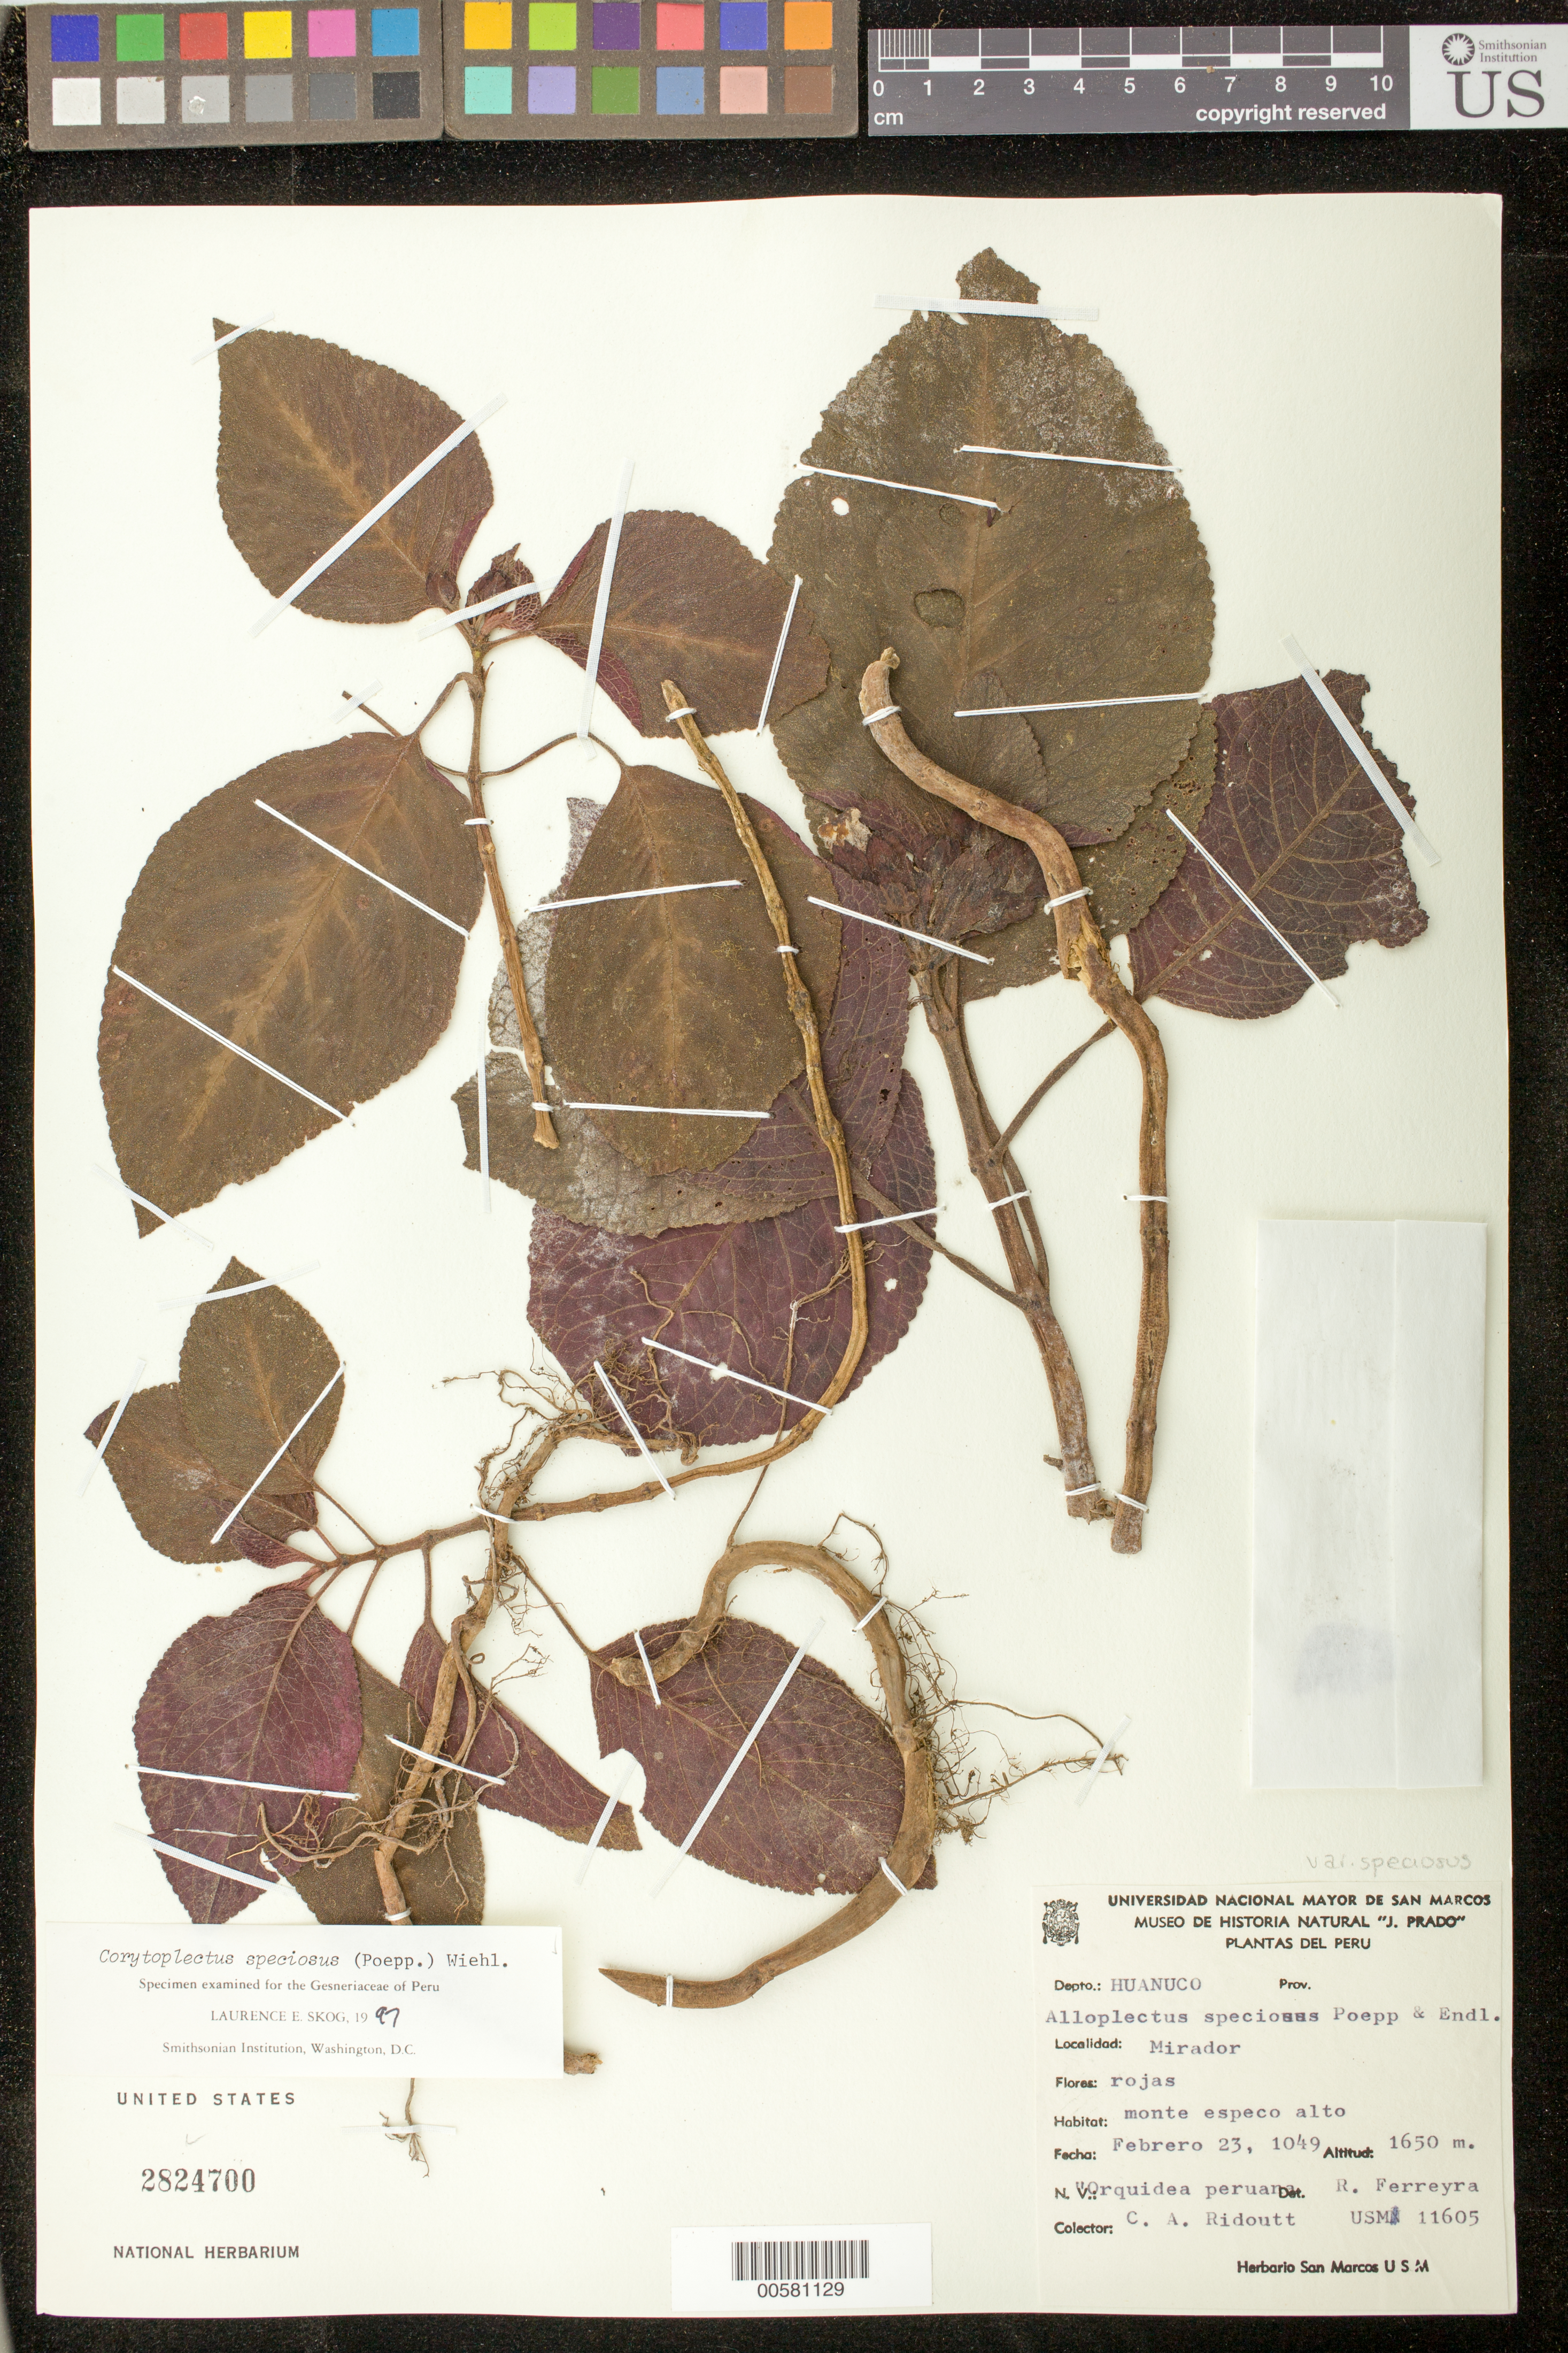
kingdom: Plantae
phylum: Tracheophyta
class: Magnoliopsida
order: Lamiales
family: Gesneriaceae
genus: Corytoplectus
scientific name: Corytoplectus speciosus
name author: (Poepp.) Wiehler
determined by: Skog, Laurence E.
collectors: C. Ridoutt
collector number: USM 11605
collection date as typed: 23 Feb 1949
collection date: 1949-02-23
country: Peru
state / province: Huánuco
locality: Mirador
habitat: Monte especo alto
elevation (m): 1650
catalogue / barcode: US 2824700